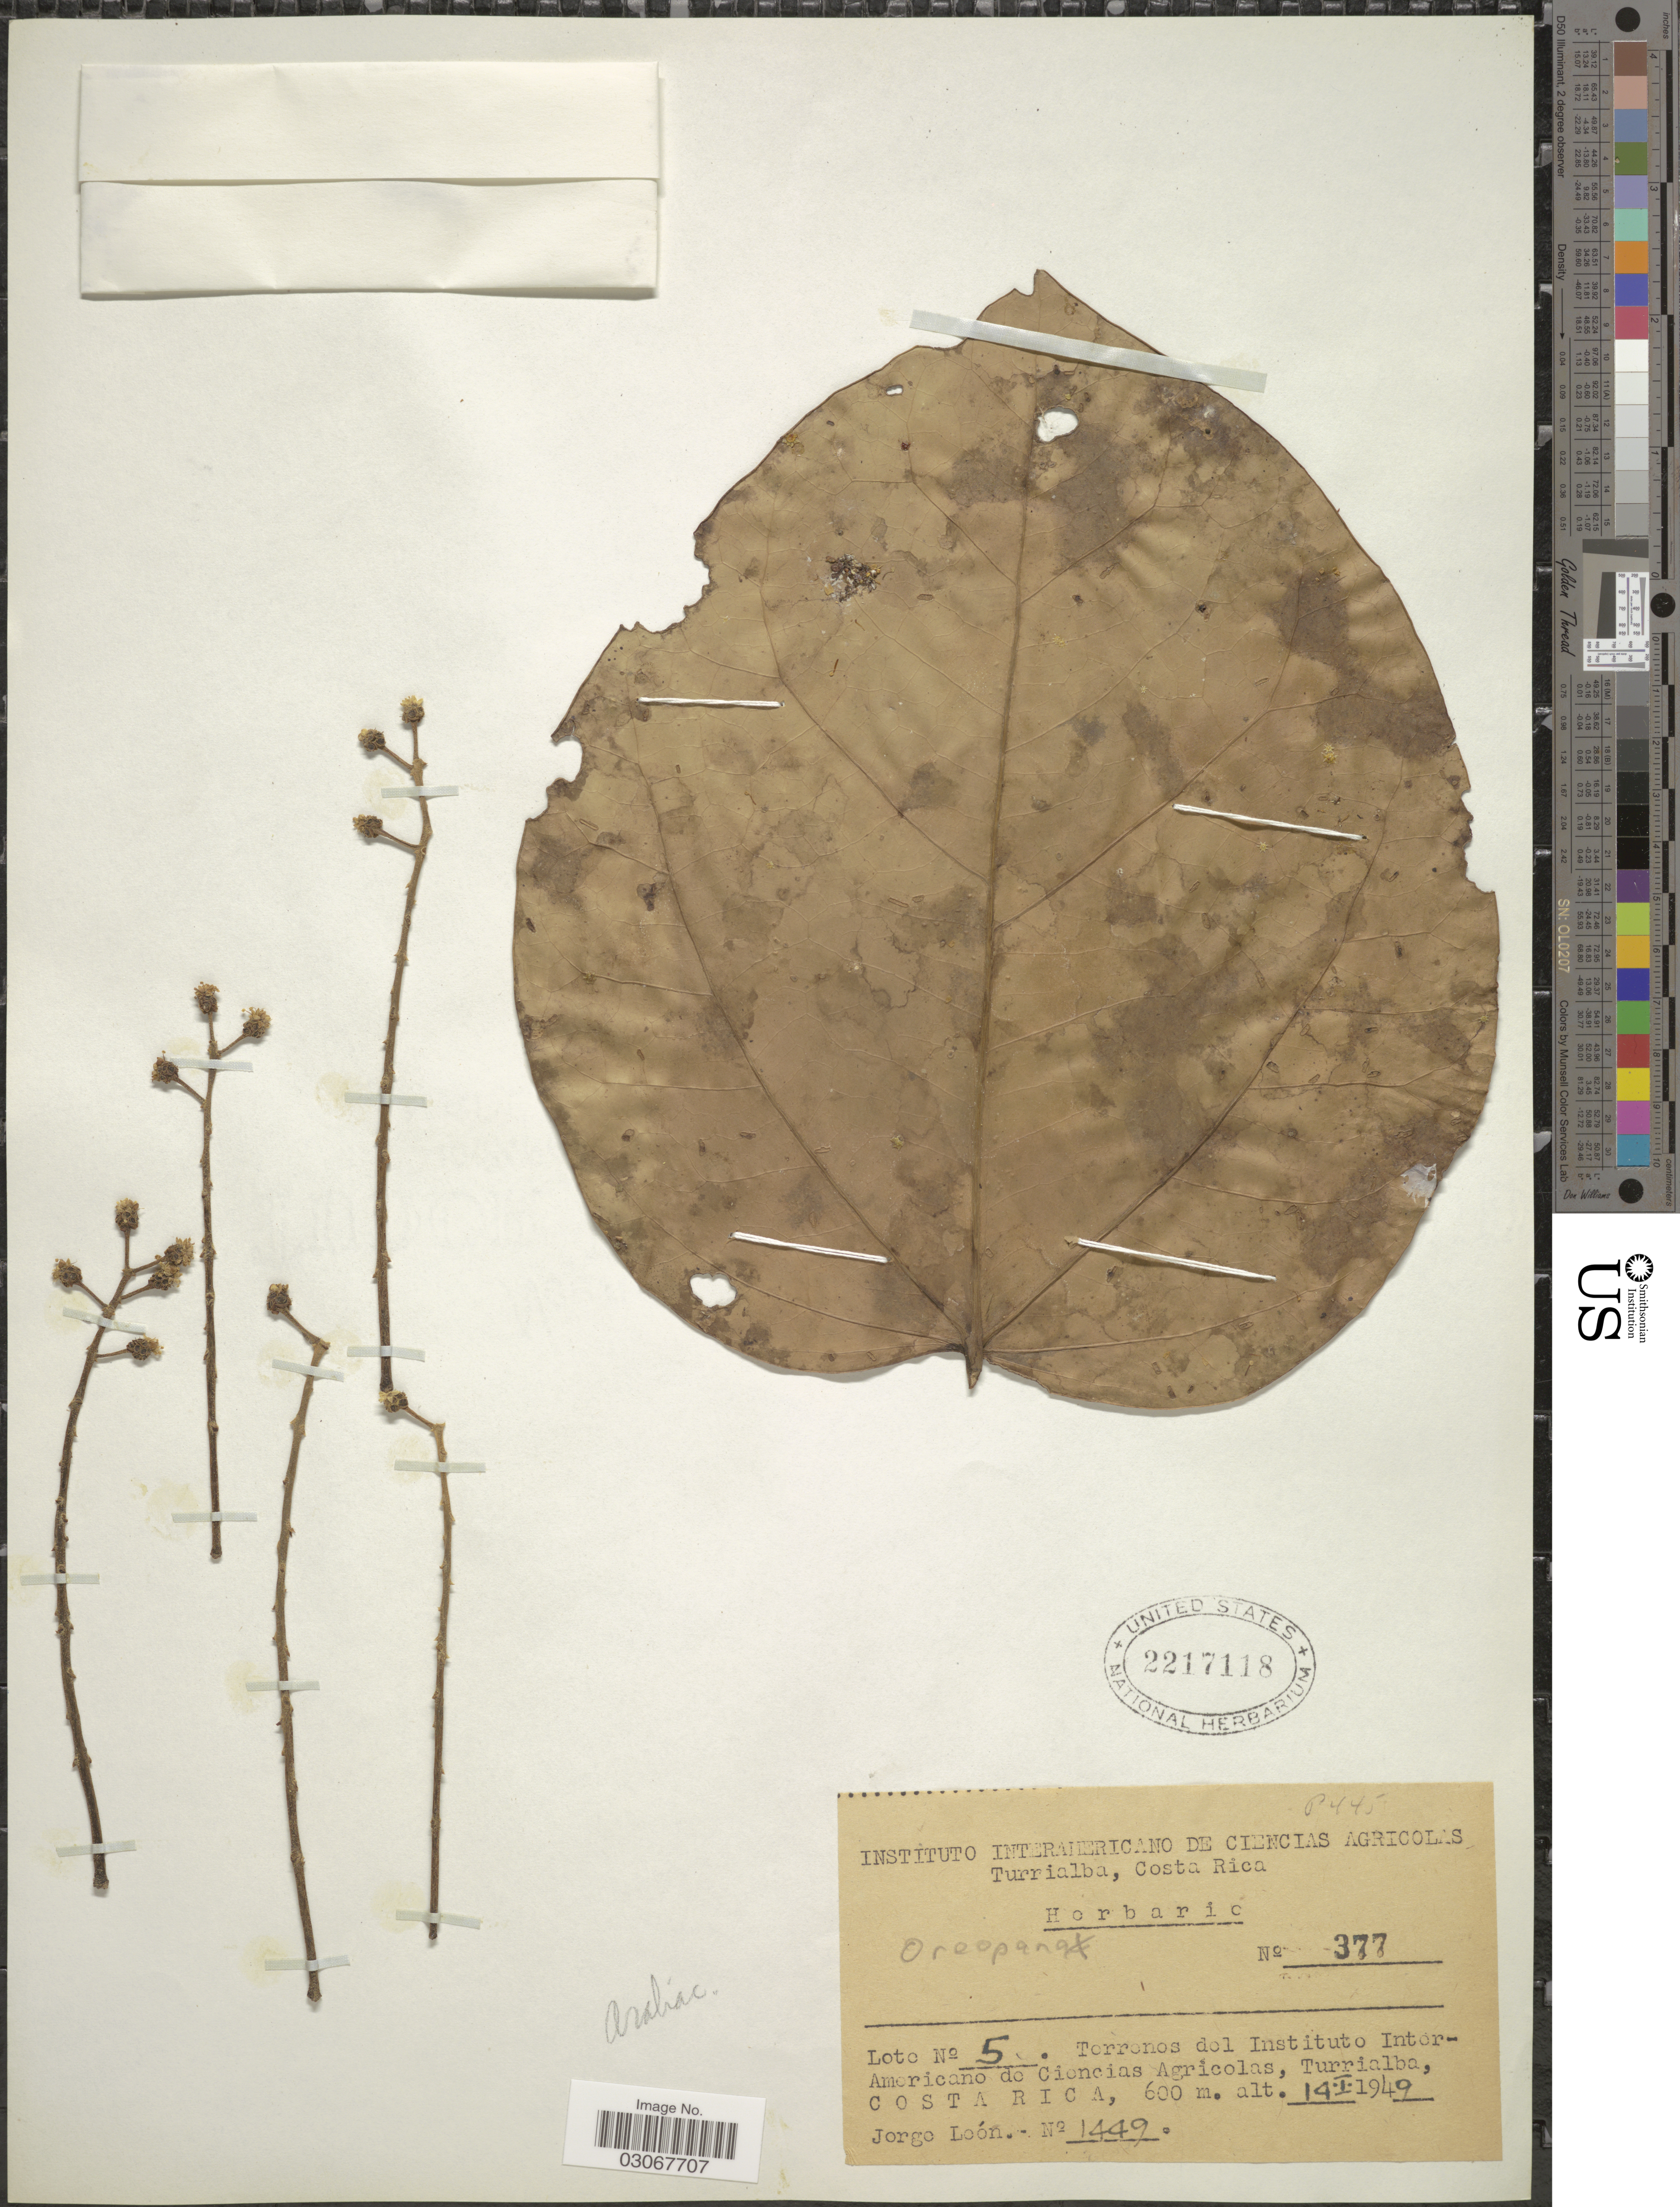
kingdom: Plantae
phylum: Tracheophyta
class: Magnoliopsida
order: Apiales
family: Araliaceae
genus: Oreopanax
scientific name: Oreopanax sp.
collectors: J. León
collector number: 1449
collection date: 1949-01-14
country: Costa Rica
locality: Terrenos del Instituto Inter-Americano de Ciencias Agricolas, Turrialba.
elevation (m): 600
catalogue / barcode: US 2217118